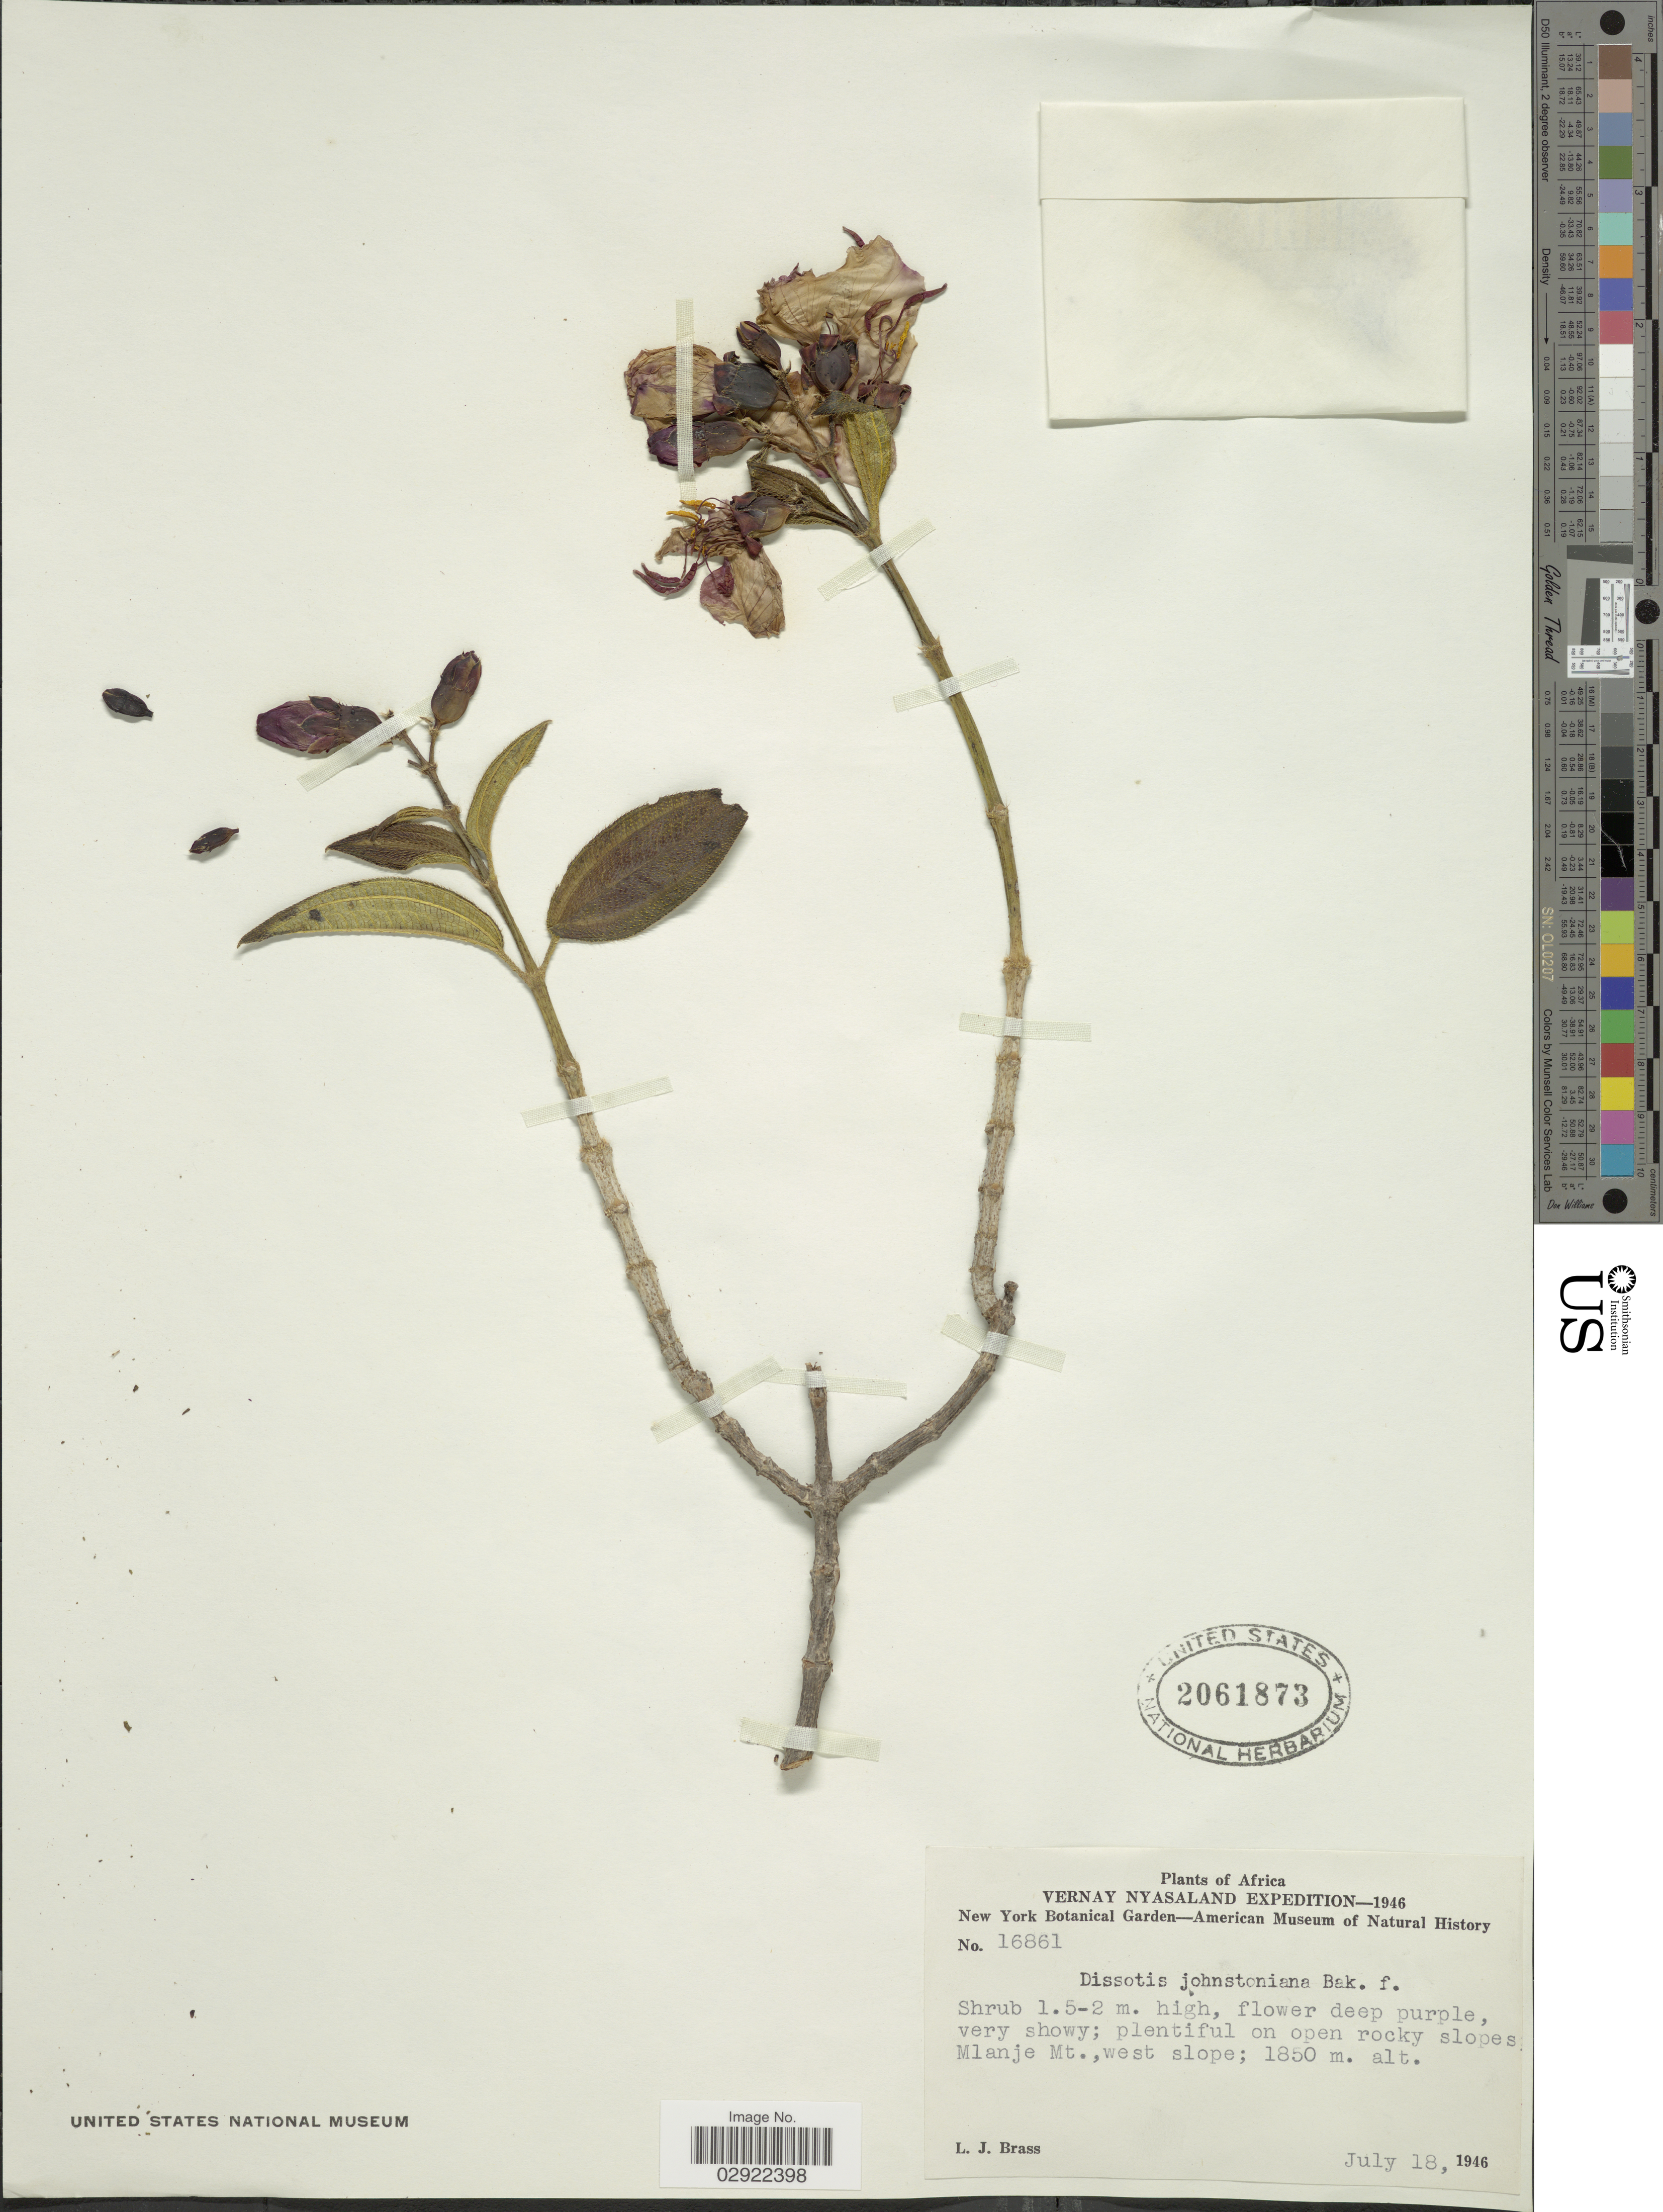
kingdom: Plantae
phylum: Tracheophyta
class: Magnoliopsida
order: Myrtales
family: Melastomataceae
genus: Dissotidendron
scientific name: Dissotidendron johnstonianum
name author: (Baker f.) Ver.-Lib. & G. Kadereit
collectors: L. J. Brass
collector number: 16861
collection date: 1946-07-18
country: Malawi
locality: Vernay Nyasaland. Mlanje Mt., west slopes.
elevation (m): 1850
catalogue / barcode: US 2061873